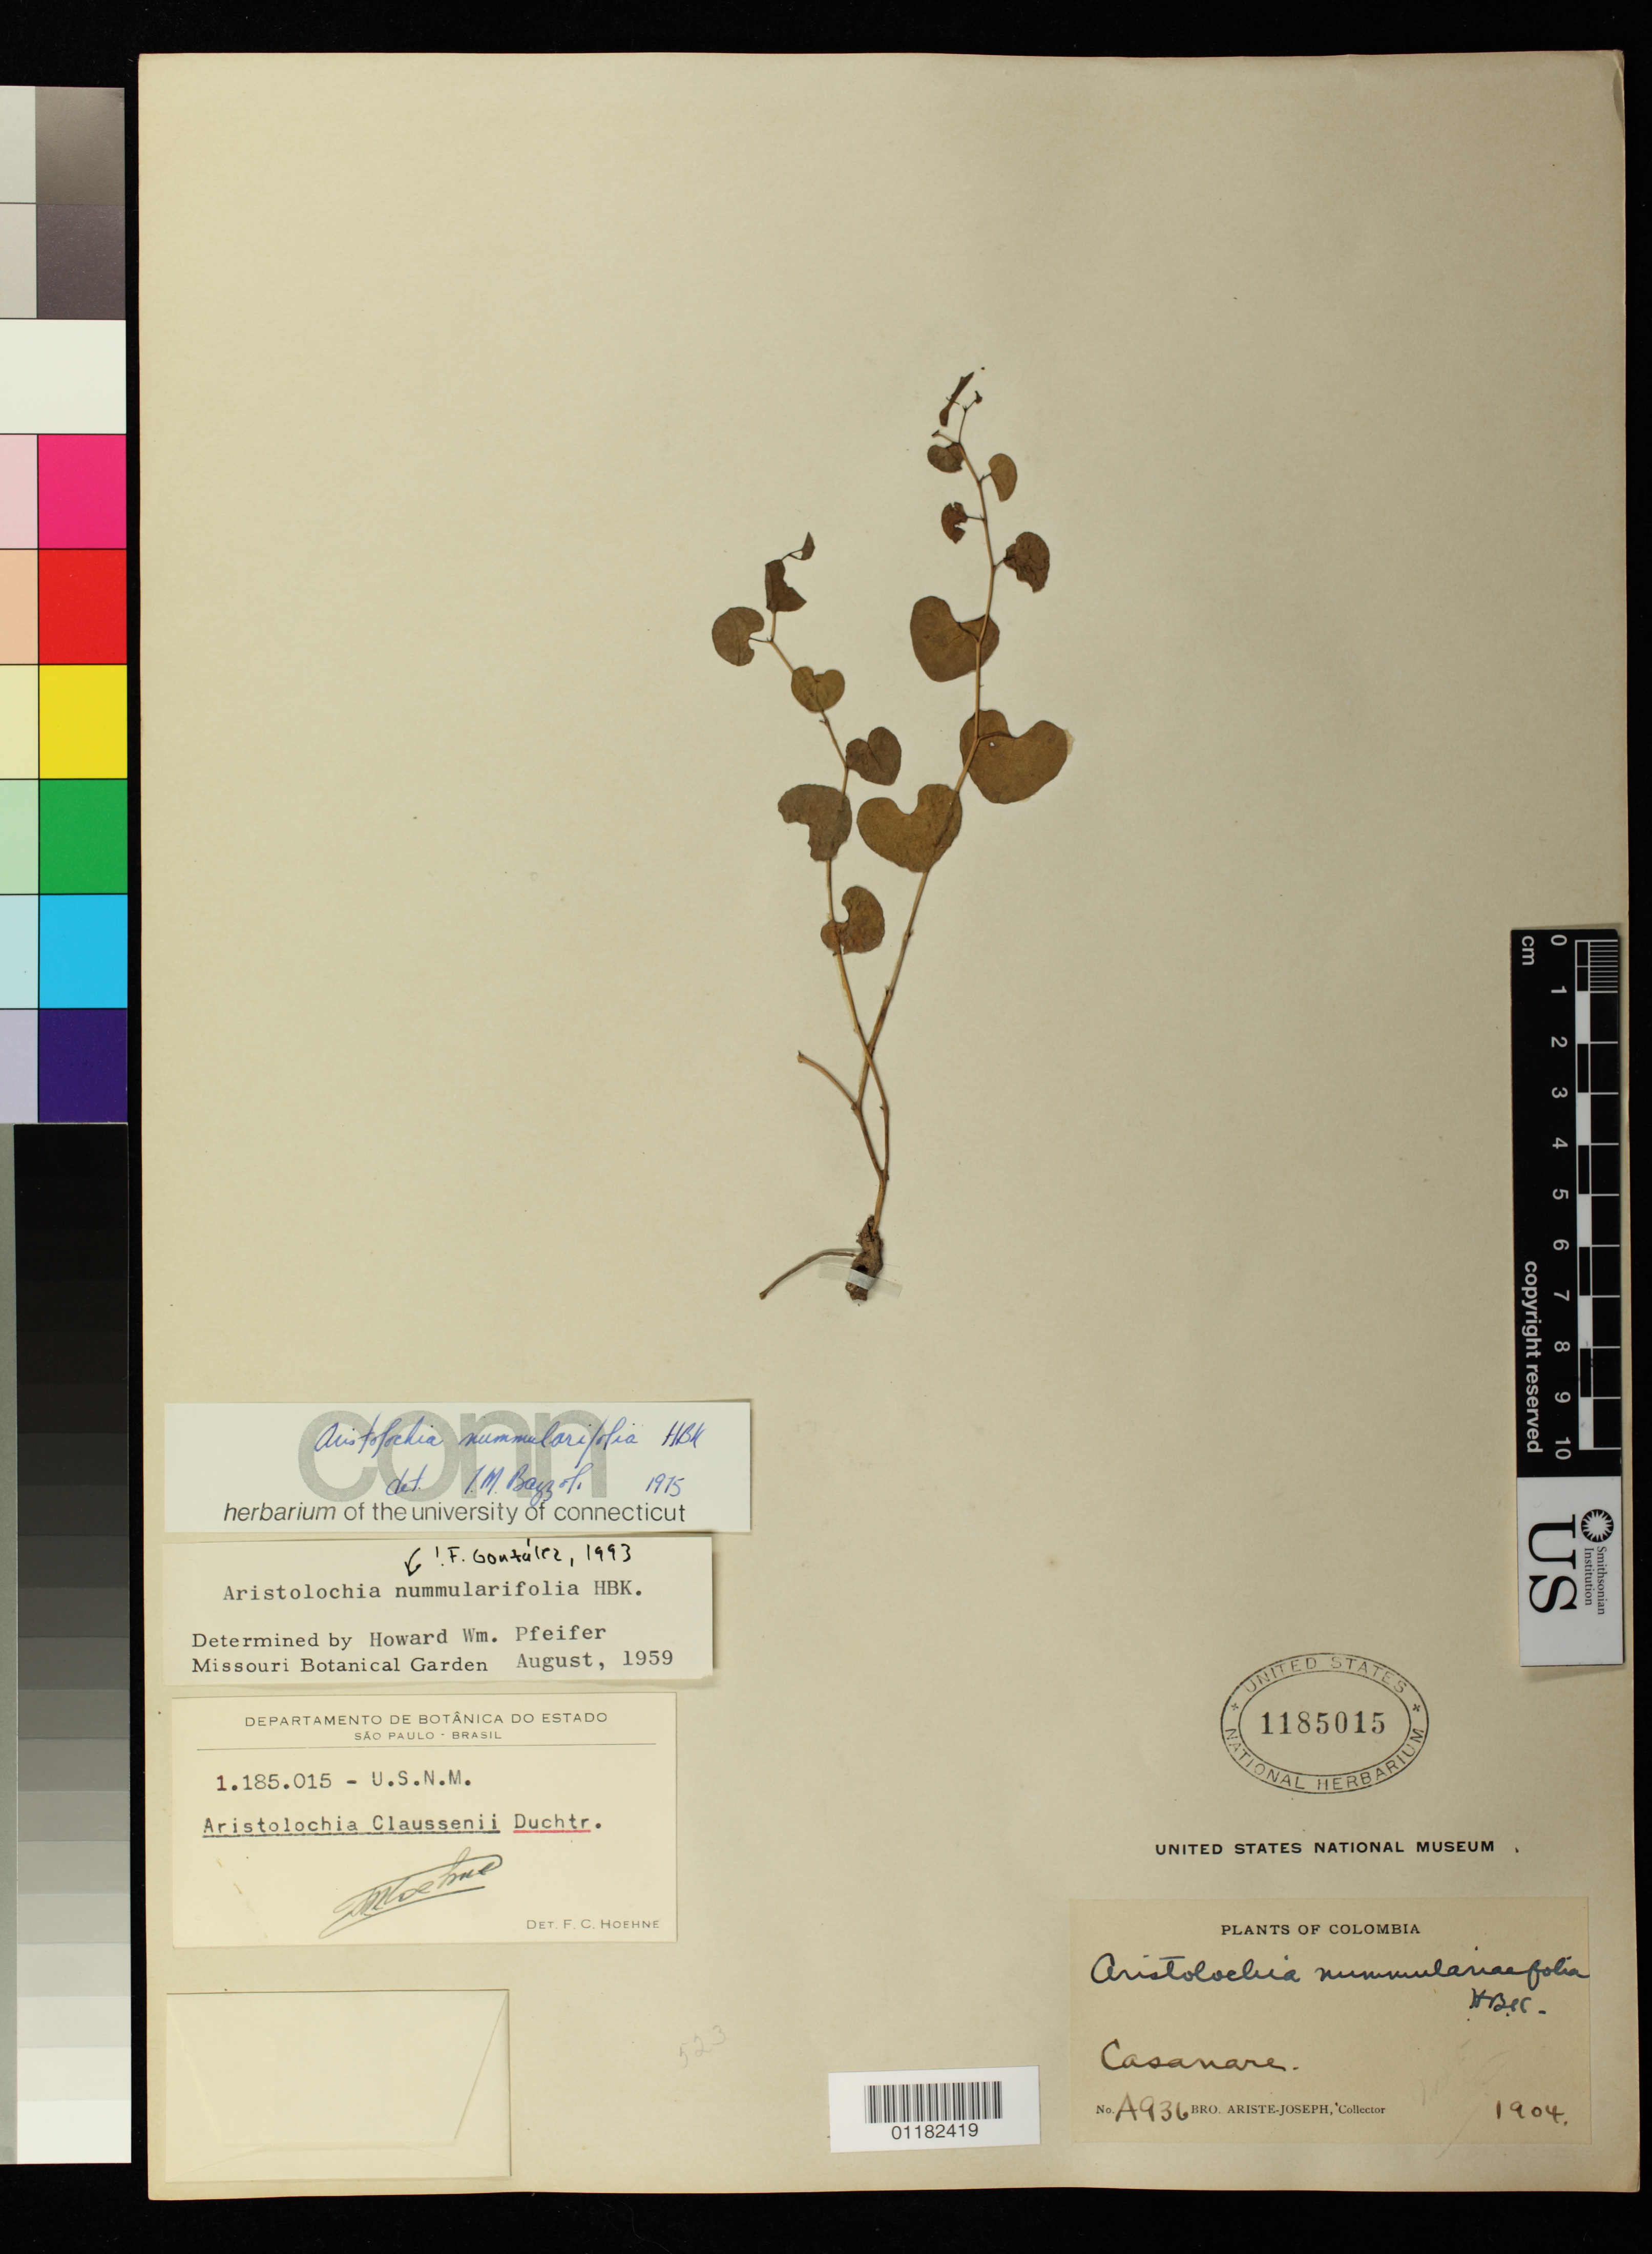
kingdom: Plantae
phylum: Tracheophyta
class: Magnoliopsida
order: Piperales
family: Aristolochiaceae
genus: Aristolochia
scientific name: Aristolochia nummularifolia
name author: Kunth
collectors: Bro. Ariste-Joseph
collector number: A936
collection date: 1904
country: Colombia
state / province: Casanare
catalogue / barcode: US 1185015